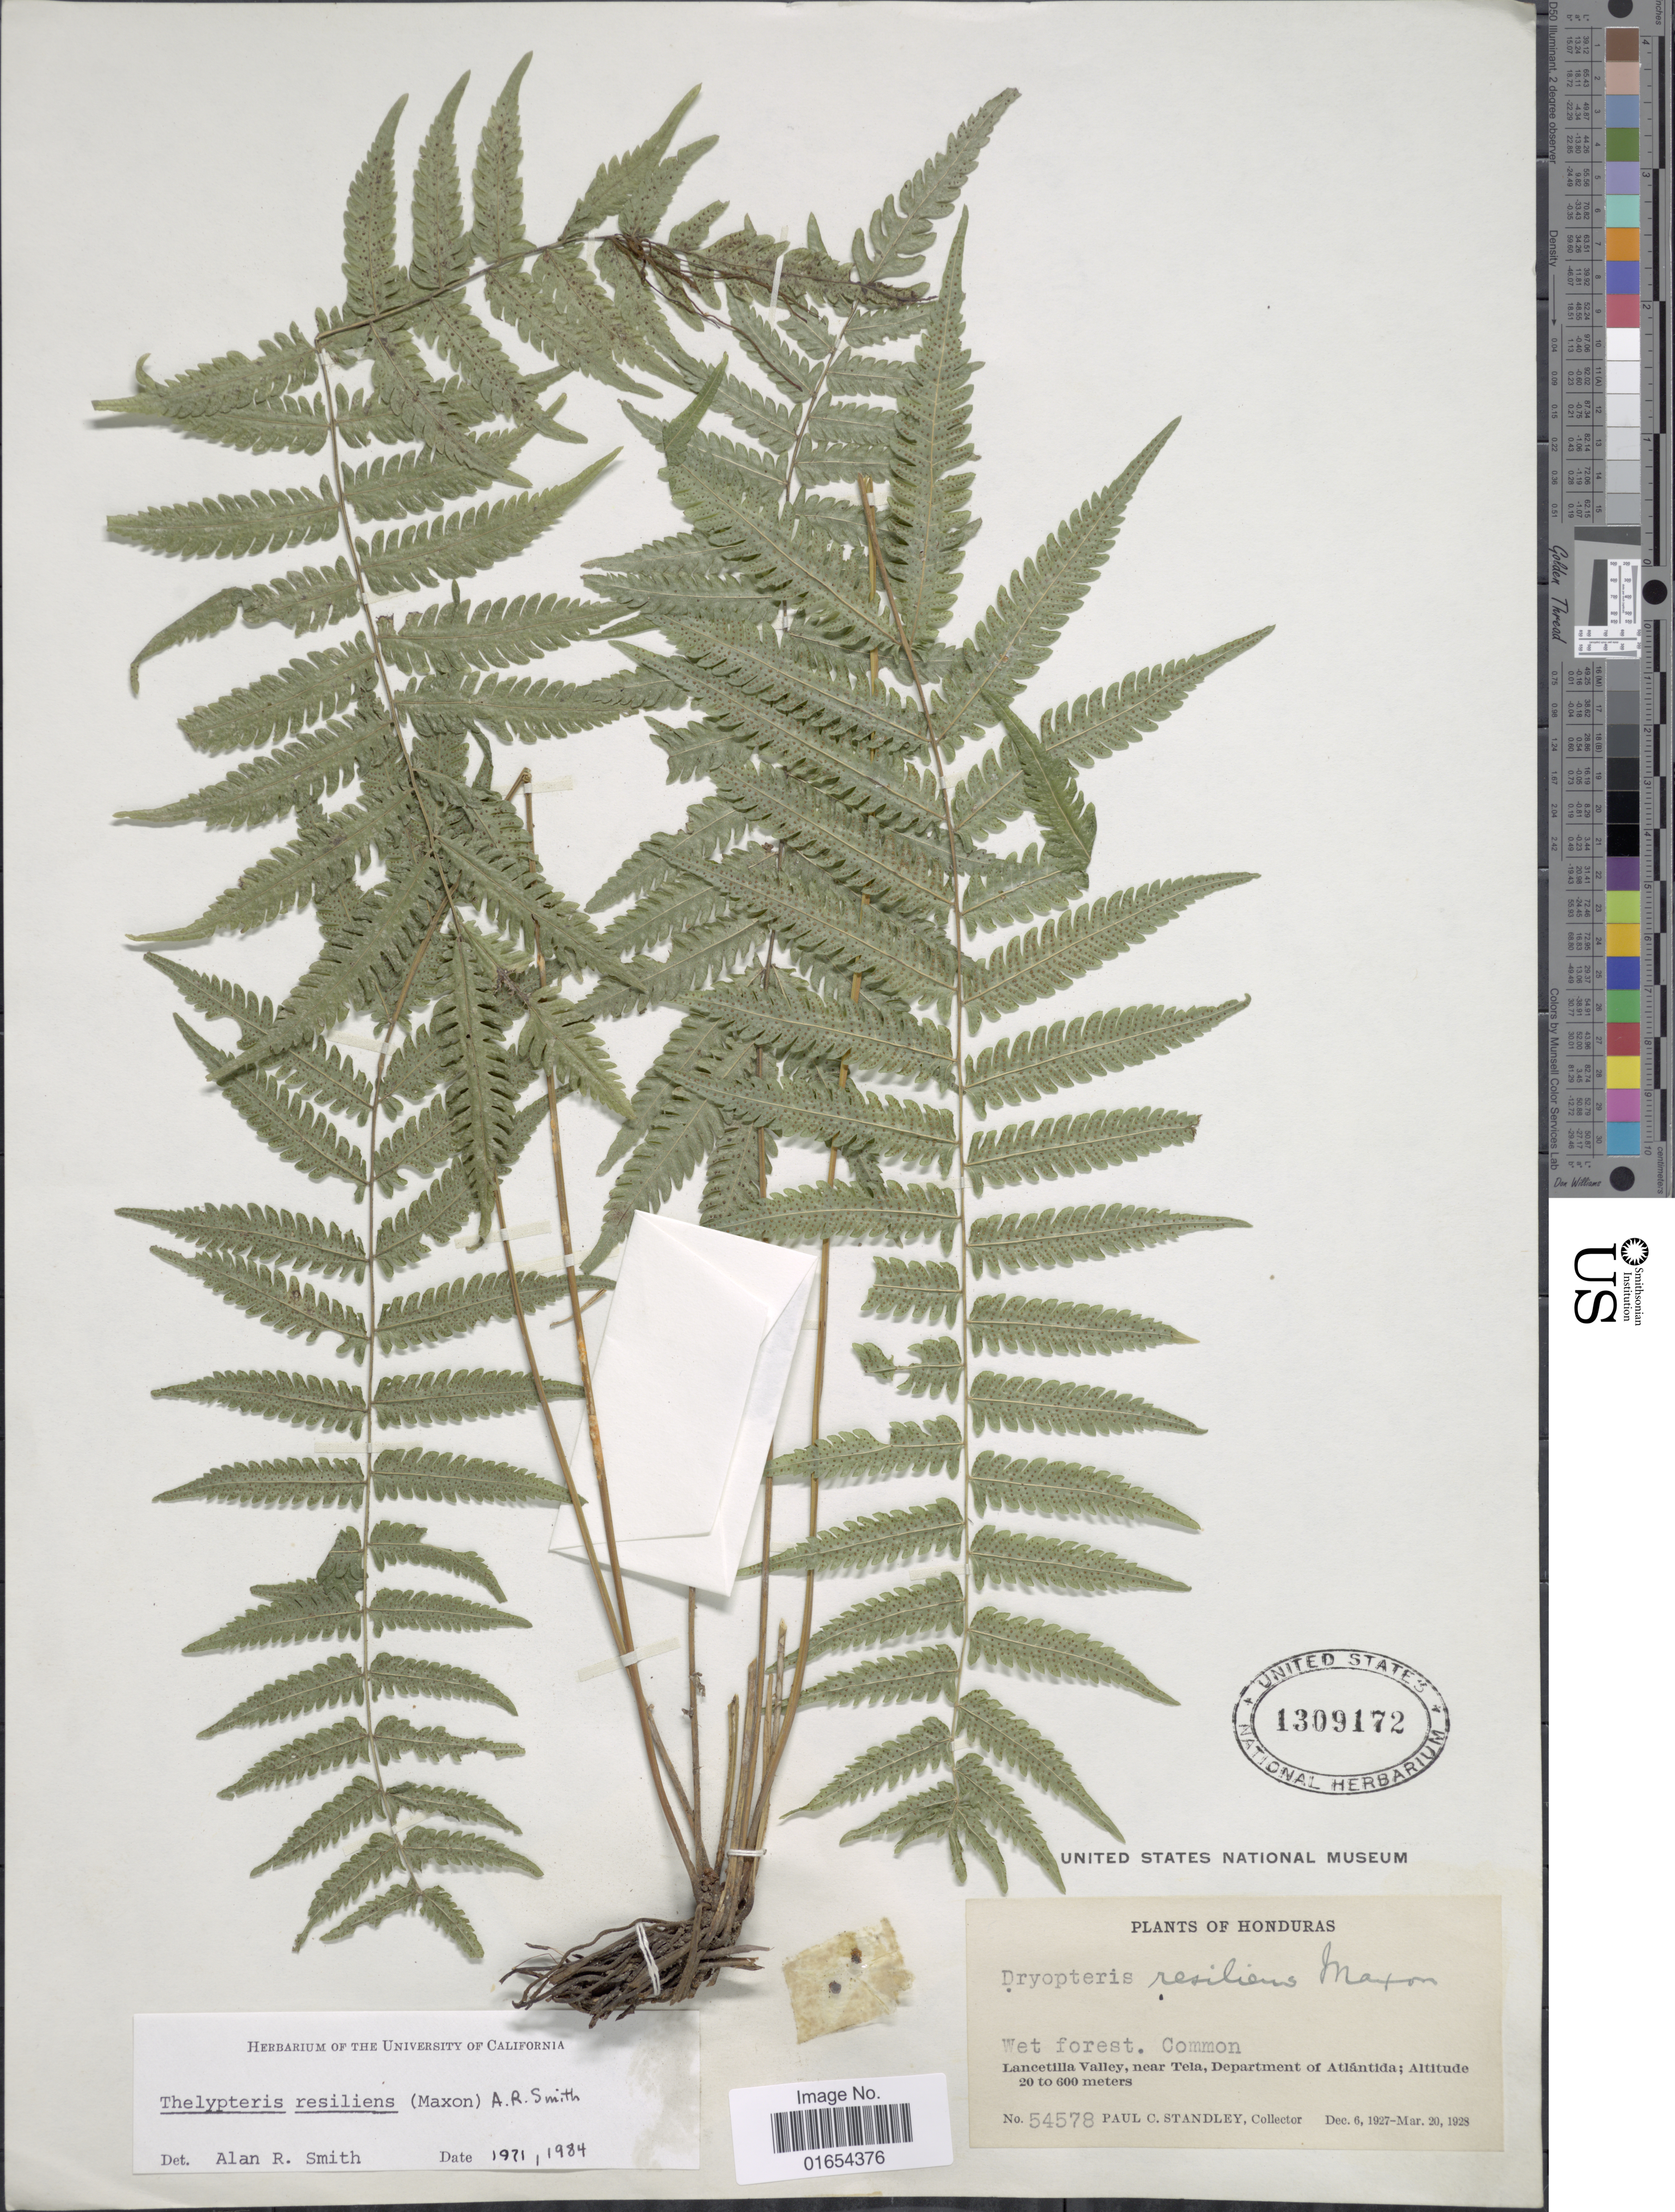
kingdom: Plantae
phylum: Tracheophyta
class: Polypodiopsida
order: Polypodiales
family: Thelypteridaceae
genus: Goniopteris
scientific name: Goniopteris resiliens (Maxon) comb. nov., ined 2015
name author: (Maxon)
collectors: P. C. Standley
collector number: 54578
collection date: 1927-12-06/1928-03-20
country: Honduras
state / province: Atlántida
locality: Wet forest common, Lancetilla Valley, near Tela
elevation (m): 20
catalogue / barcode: US 1309172